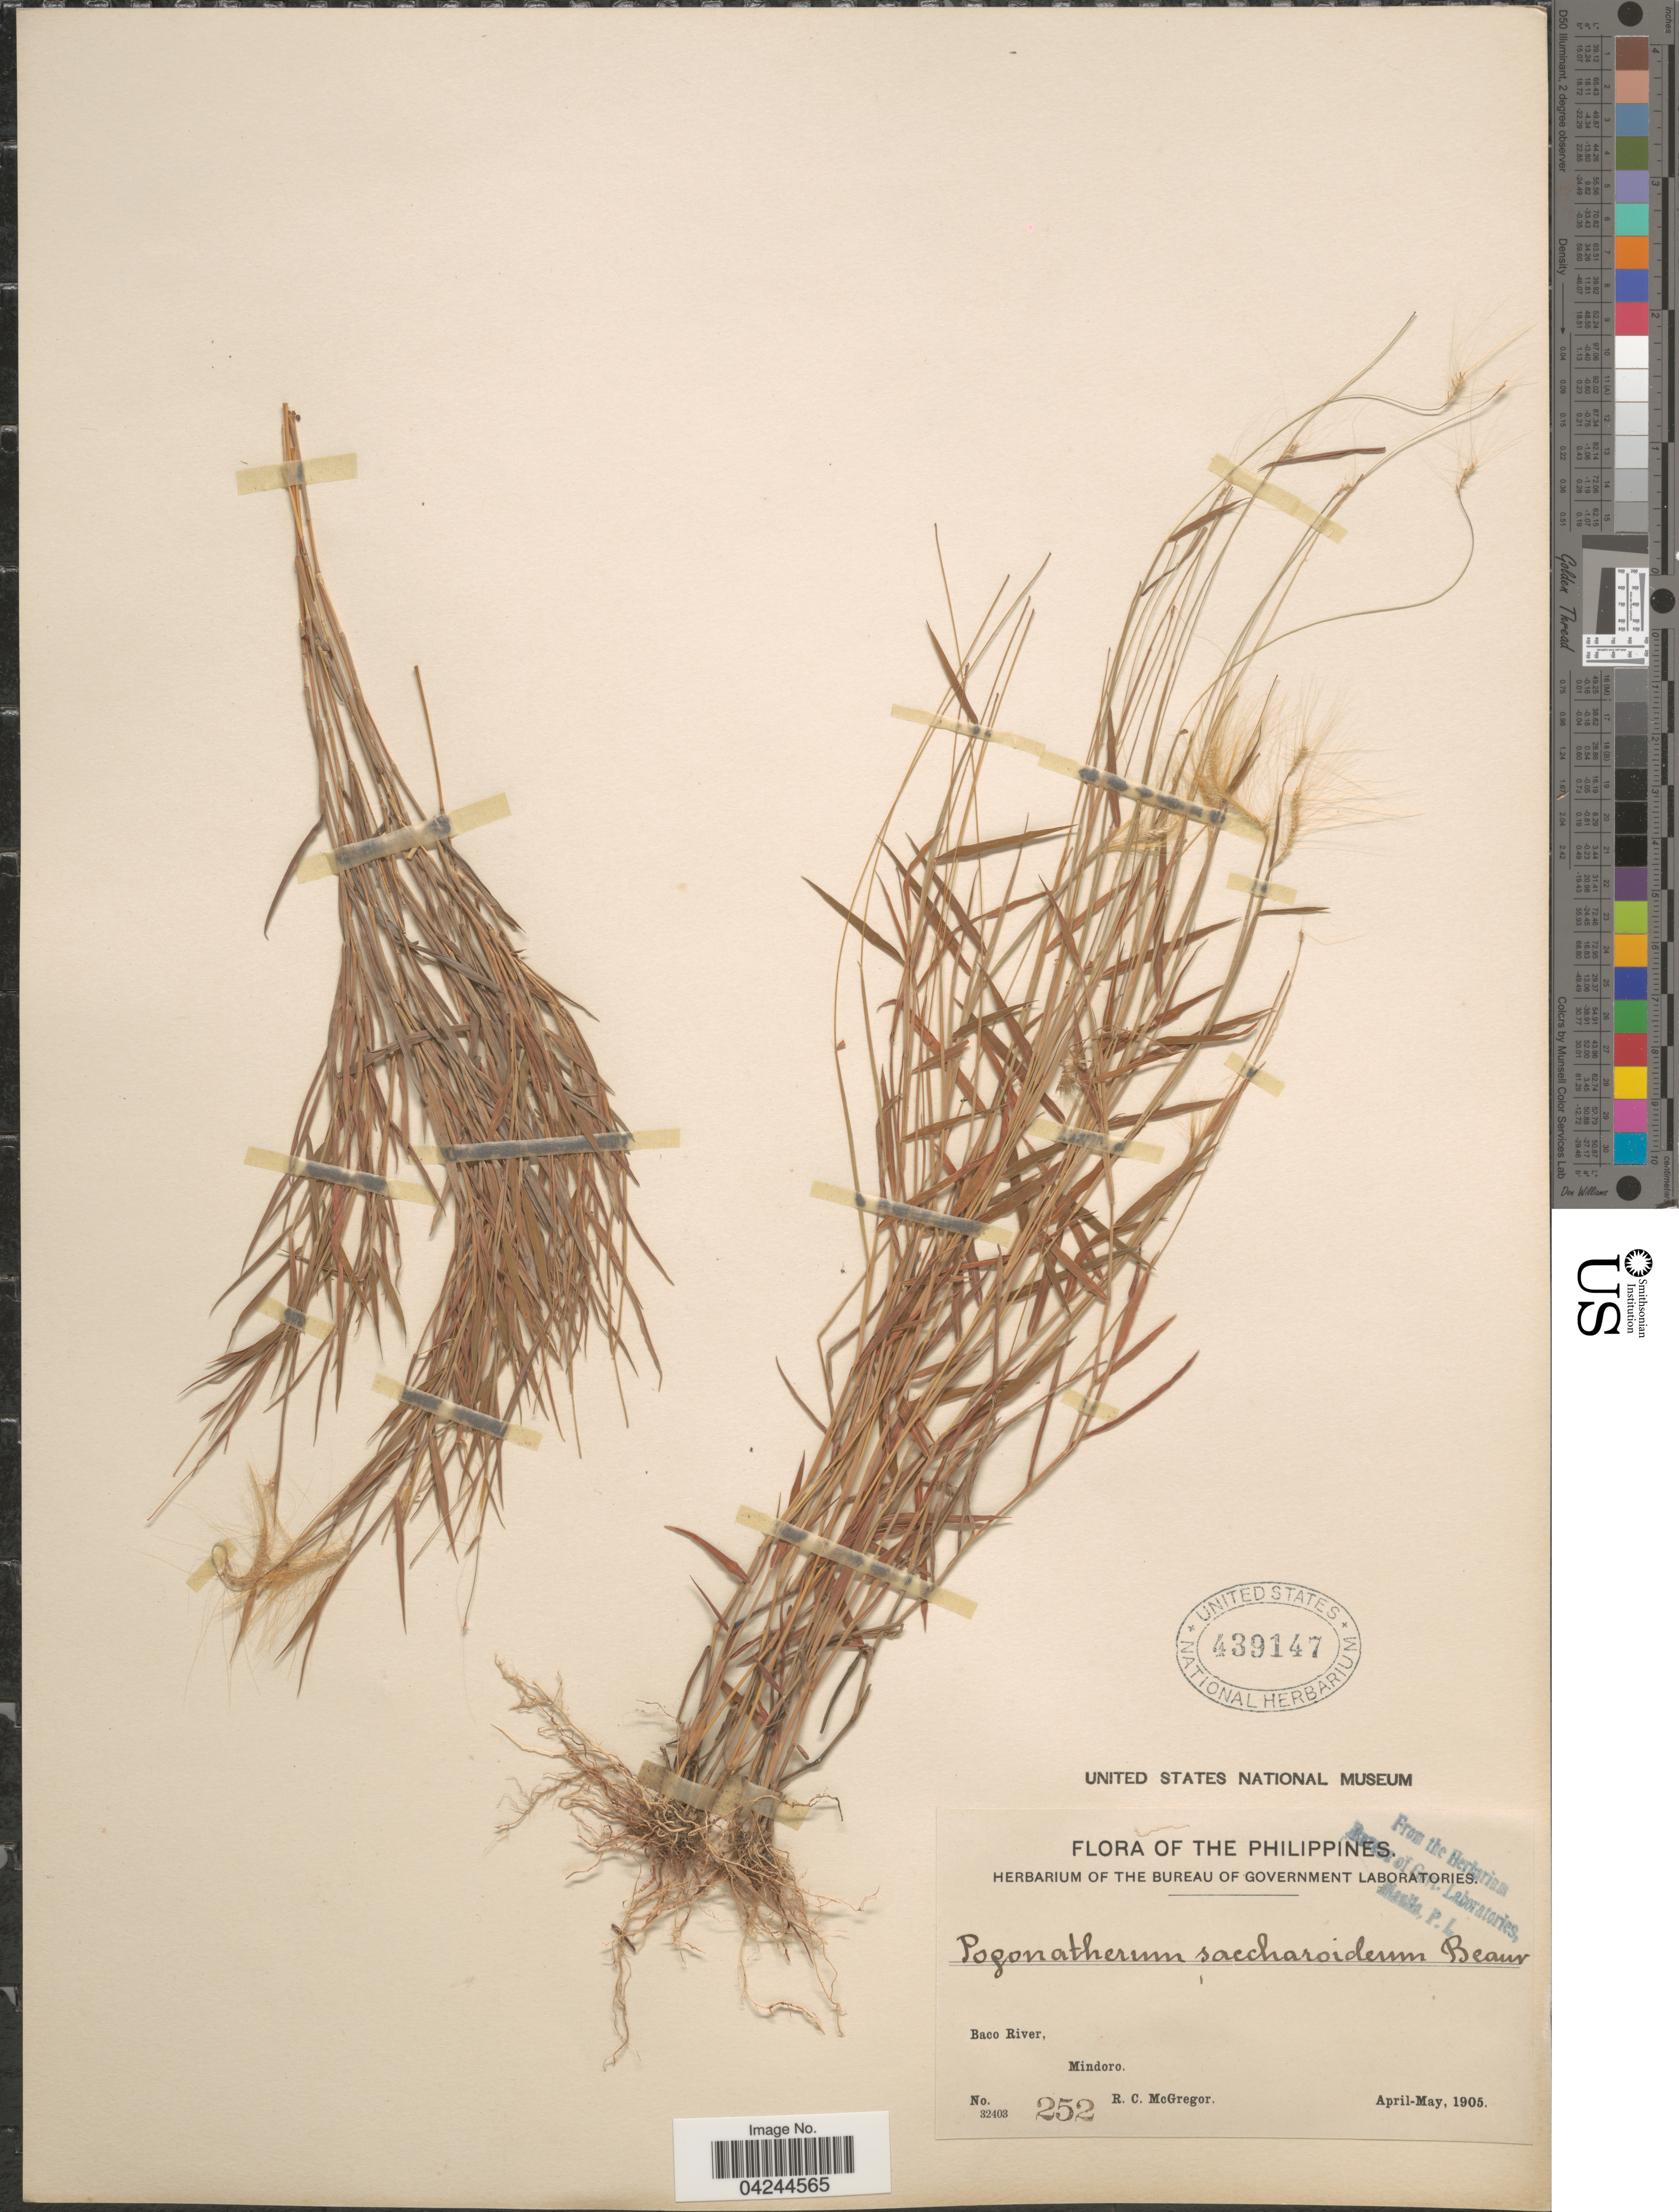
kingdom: Plantae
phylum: Tracheophyta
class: Liliopsida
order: Poales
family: Poaceae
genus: Pogonatherum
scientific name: Pogonatherum crinitum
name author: (Thunb.) Kunth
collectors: R. C. McGregor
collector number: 252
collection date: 1905-04/1905-05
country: Philippines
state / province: Mimaropa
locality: Baco River, Mindoro.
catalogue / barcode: US 439147